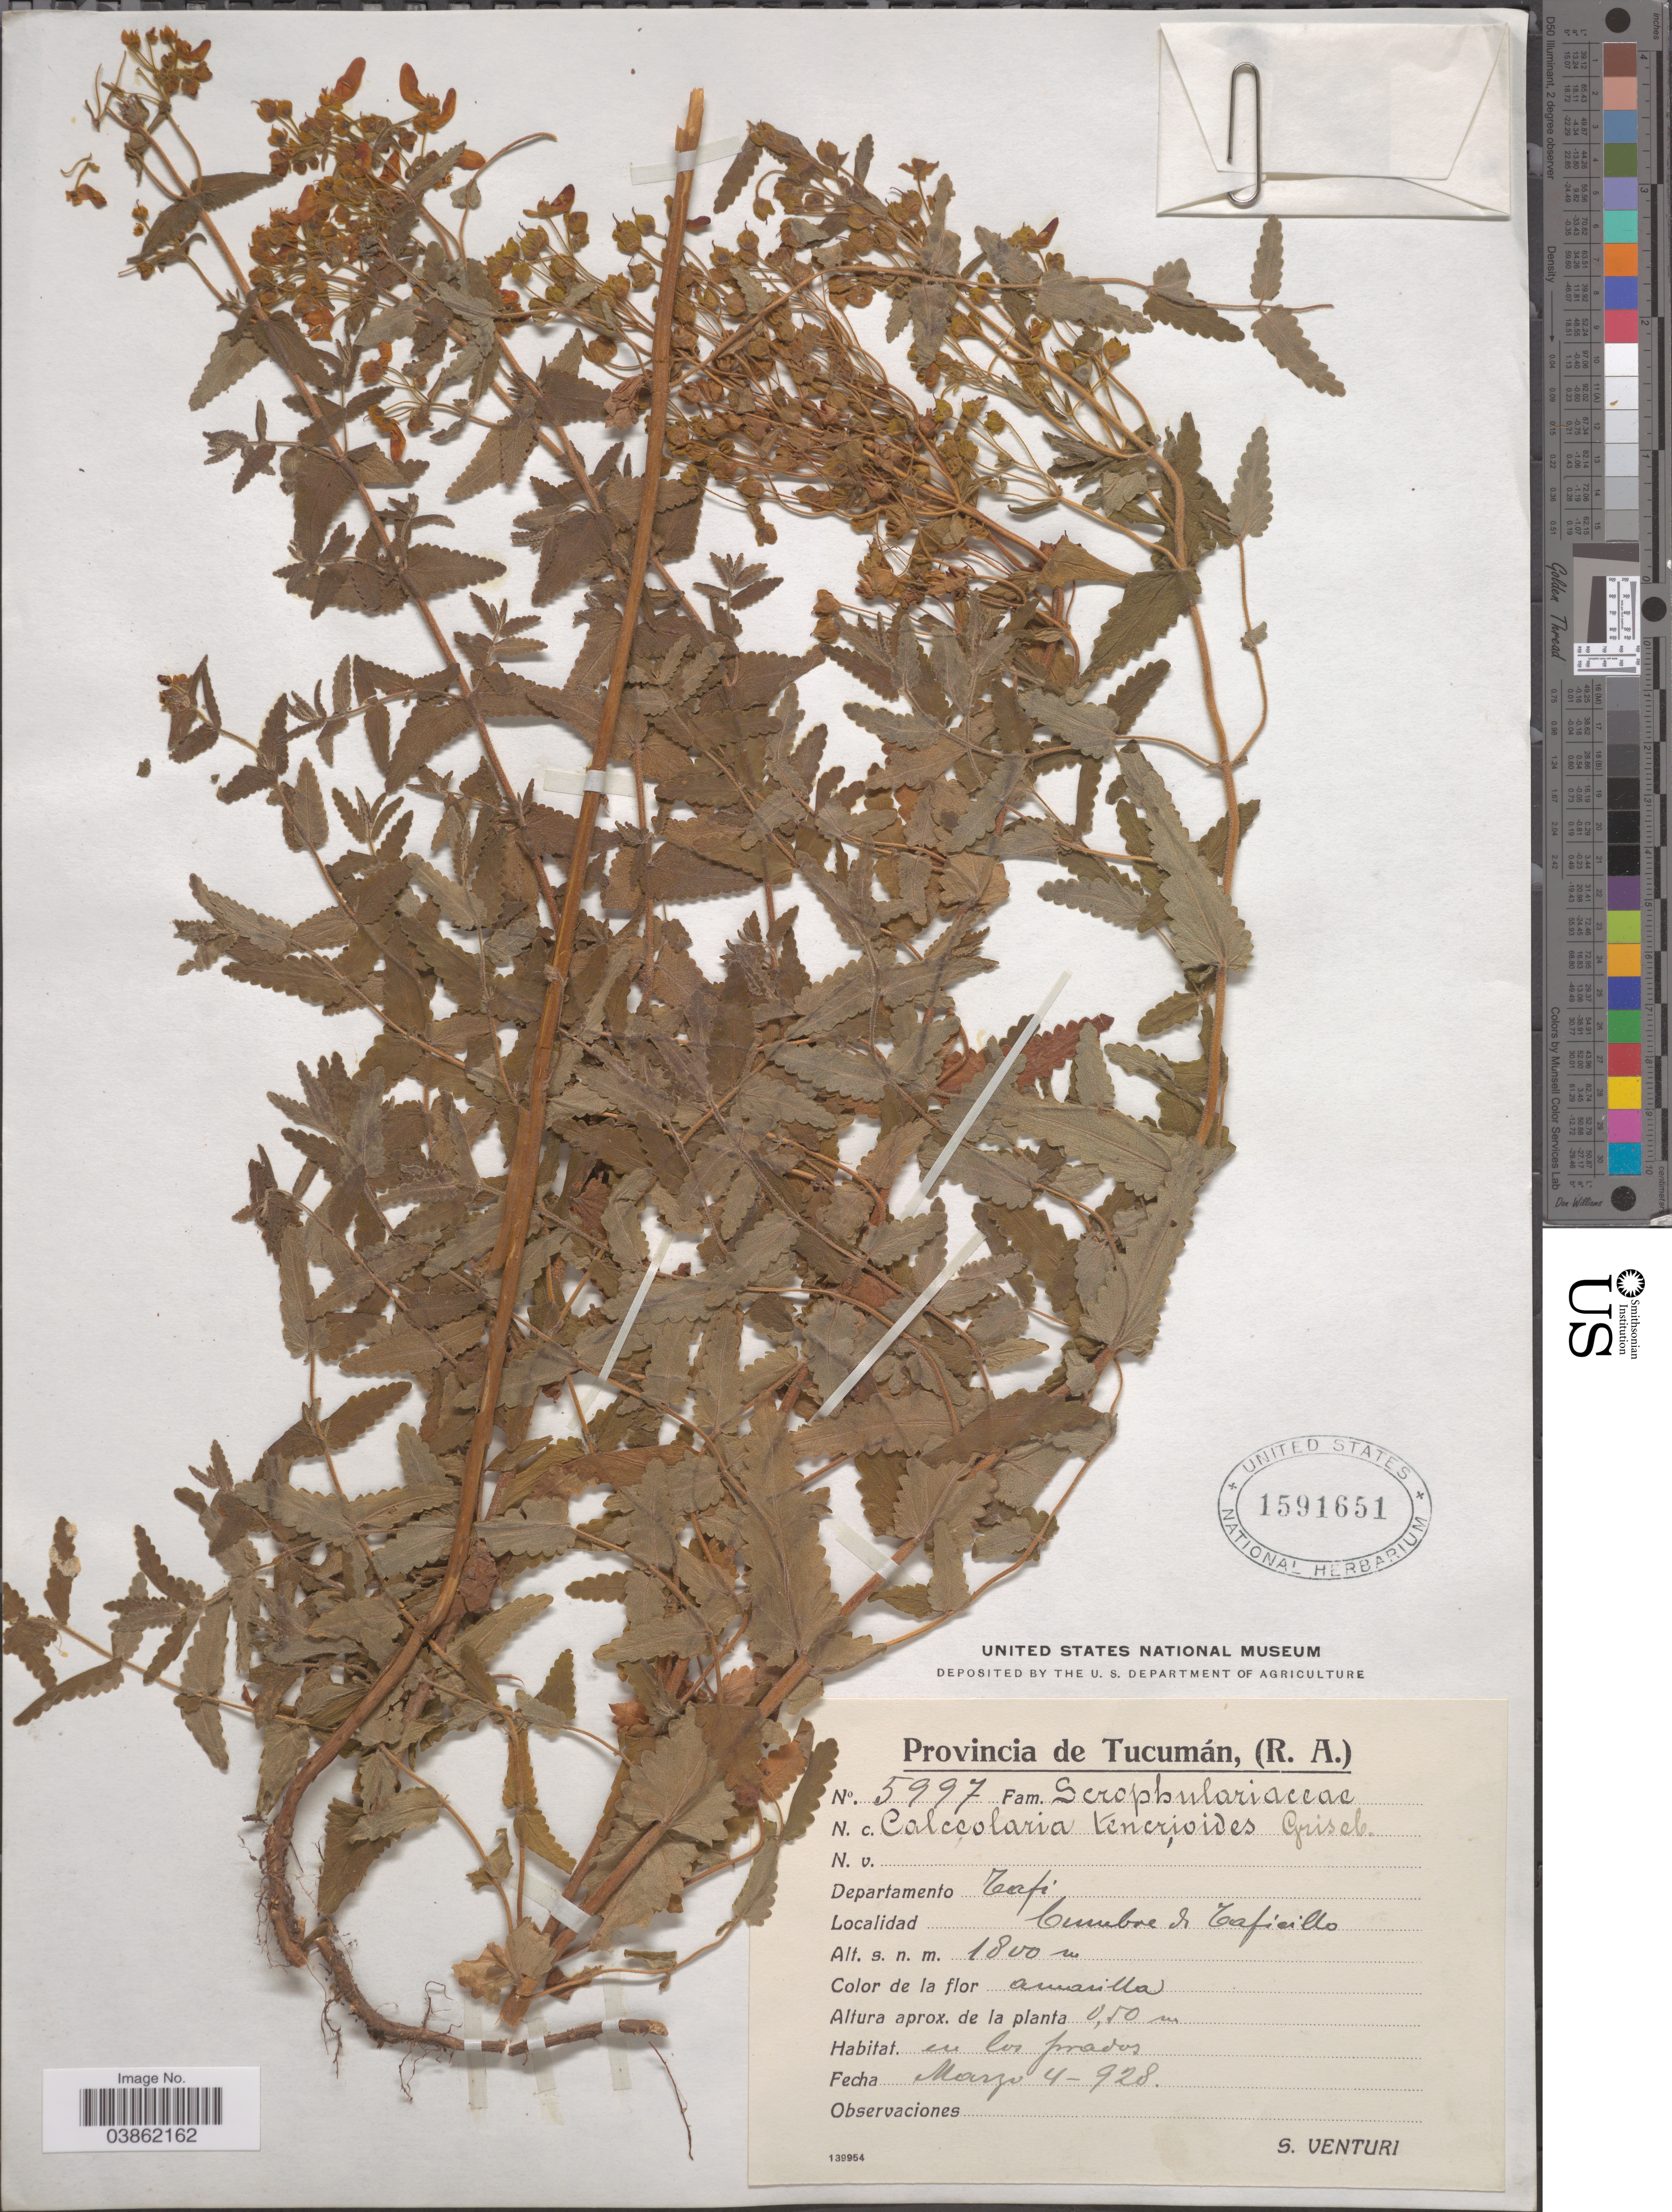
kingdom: Plantae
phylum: Tracheophyta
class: Magnoliopsida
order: Lamiales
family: Calceolariaceae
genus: Calceolaria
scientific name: Calceolaria teucrioides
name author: Griseb.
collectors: S. Venturi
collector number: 5997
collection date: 1928-03-04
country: Argentina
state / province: Tucuman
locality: Departamento Tafi. Cumbre de Taficillo.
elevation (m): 1800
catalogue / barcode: US 1591651